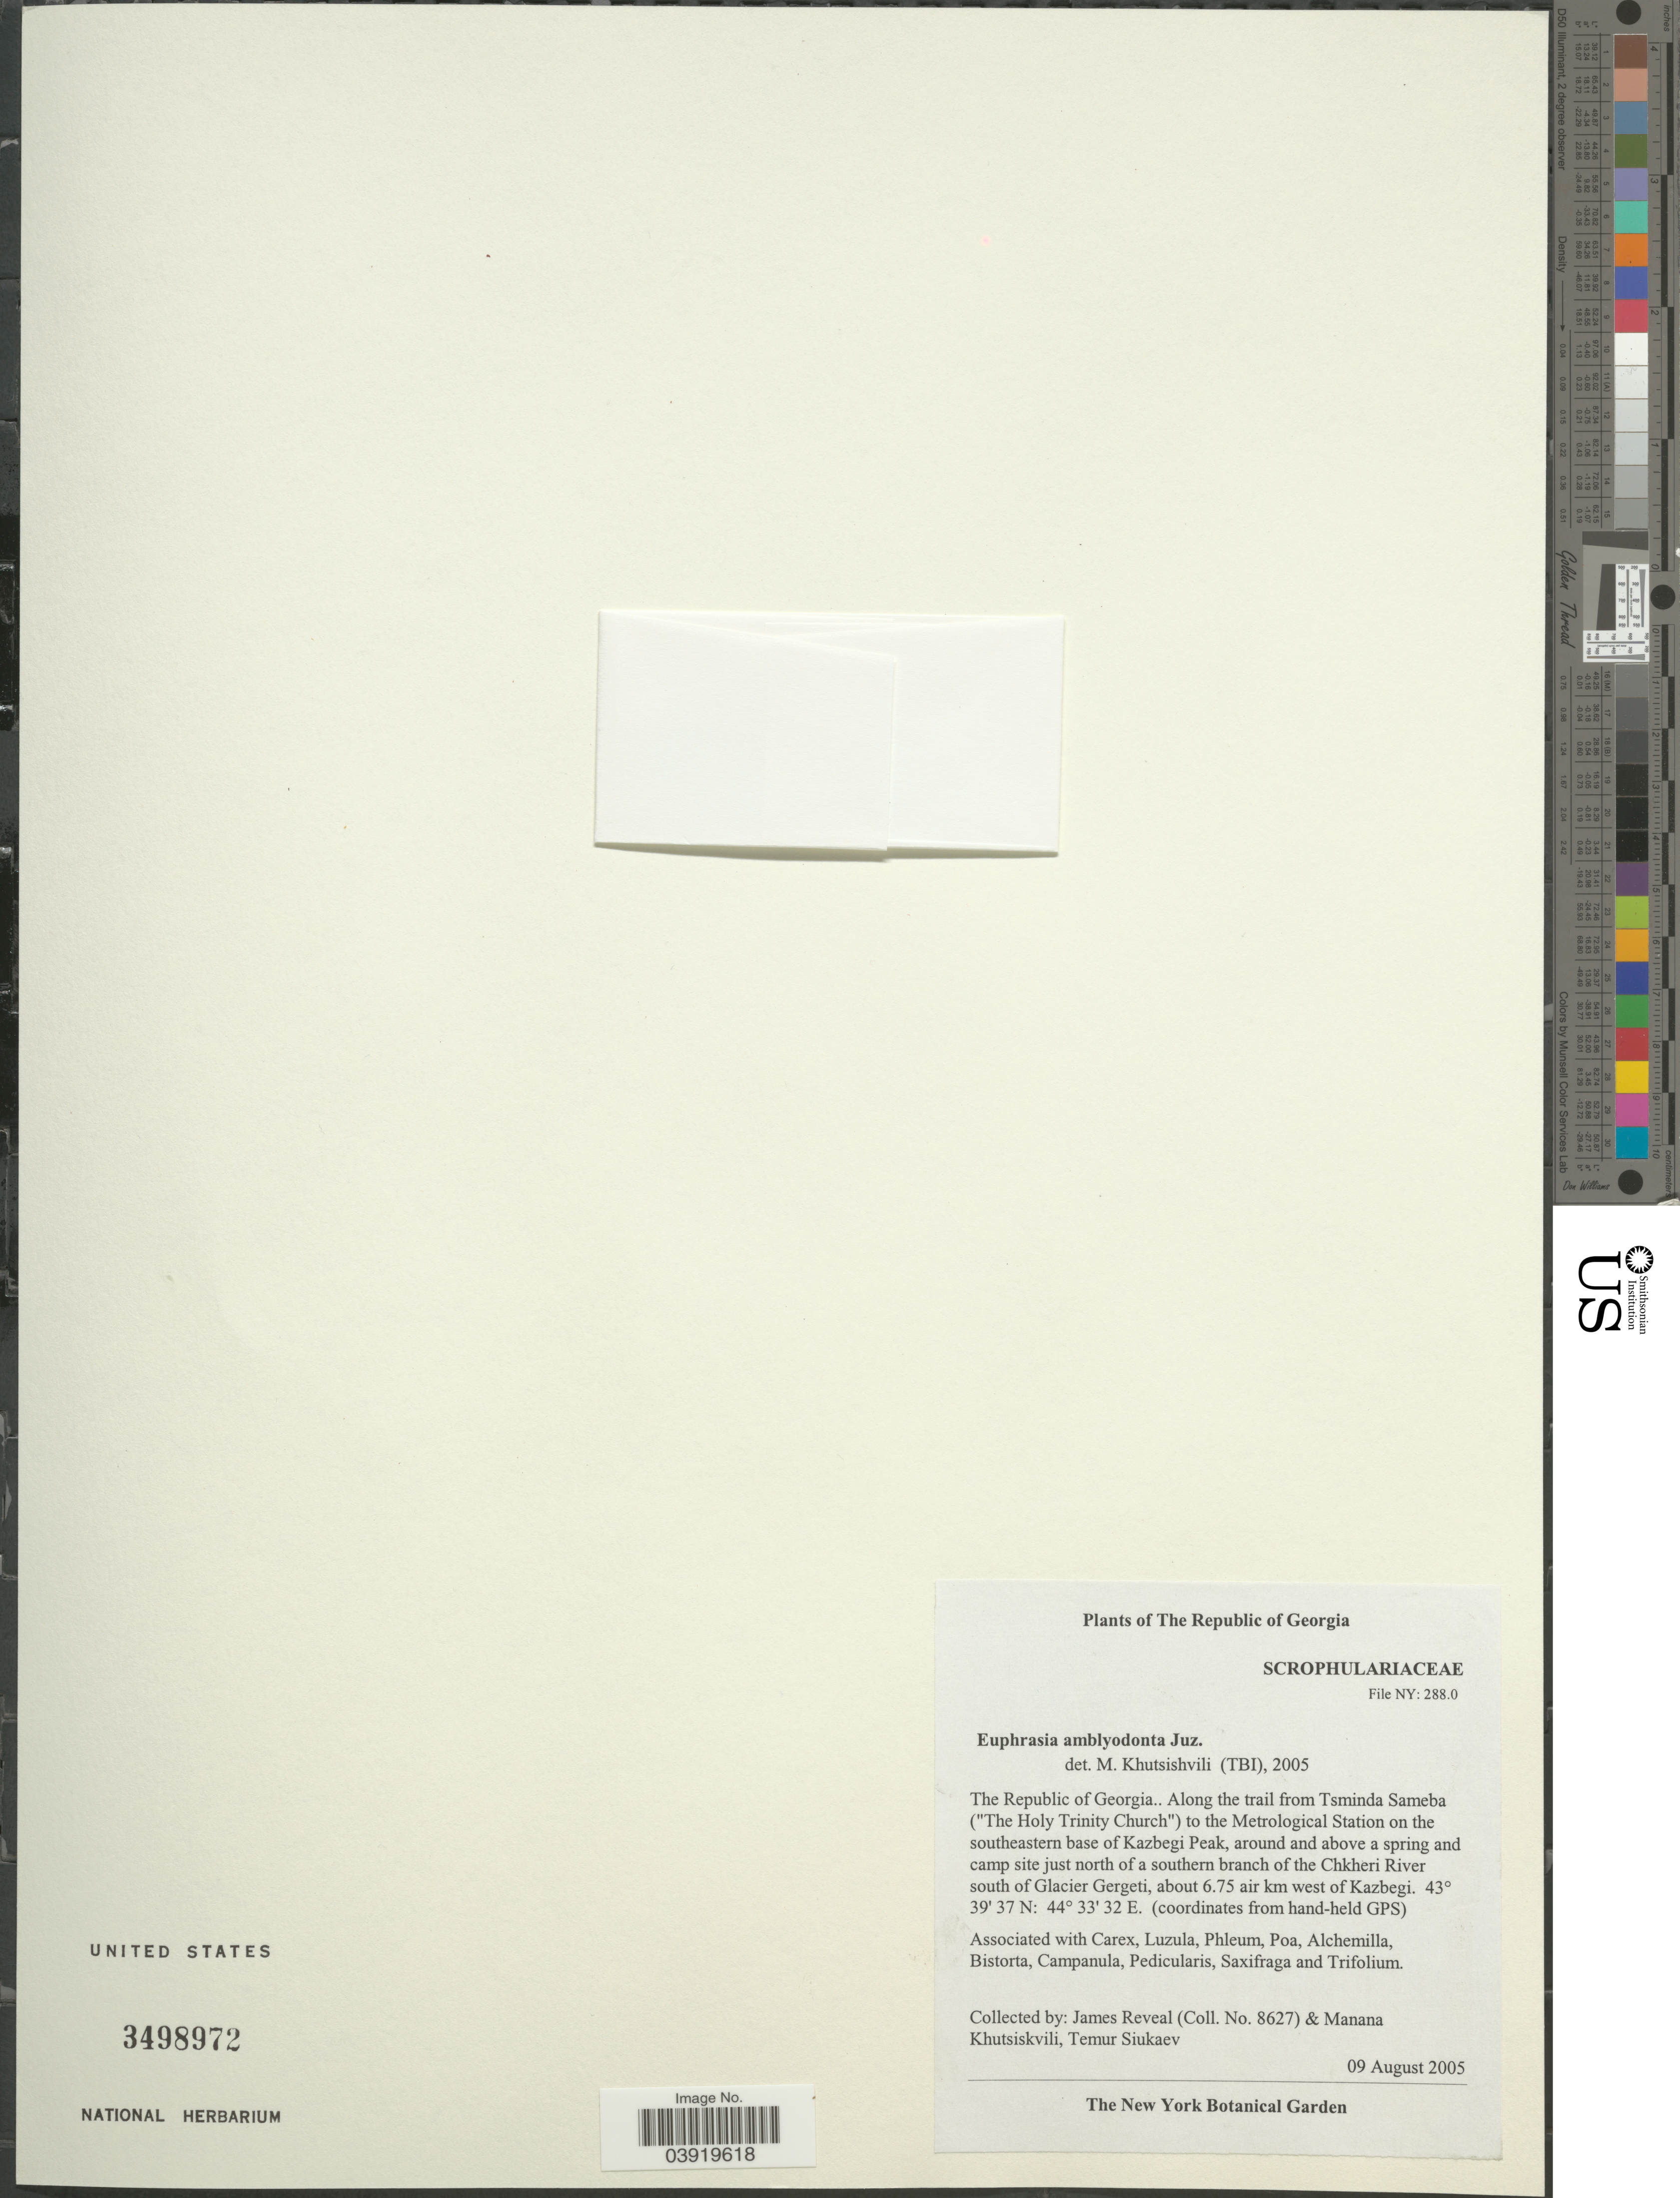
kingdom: Plantae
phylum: Tracheophyta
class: Magnoliopsida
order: Lamiales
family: Orobanchaceae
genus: Euphrasia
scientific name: Euphrasia amblyodonta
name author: Juz.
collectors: J. Reveal, M. Khutsiskvili & T. Siukaev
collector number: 8627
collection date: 2005-08-09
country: Georgia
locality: Along the trail from Tsminda Sameba ("The Holy Trinity Church") to the Metrological Station on the southeastern base of Kazbegi Peak, around and above a spring and camp site just north of a southern branch of the Chkheri River south of Glacier Gergeti, about 6.75 air km west of Kazbegi.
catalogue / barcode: US 3498972